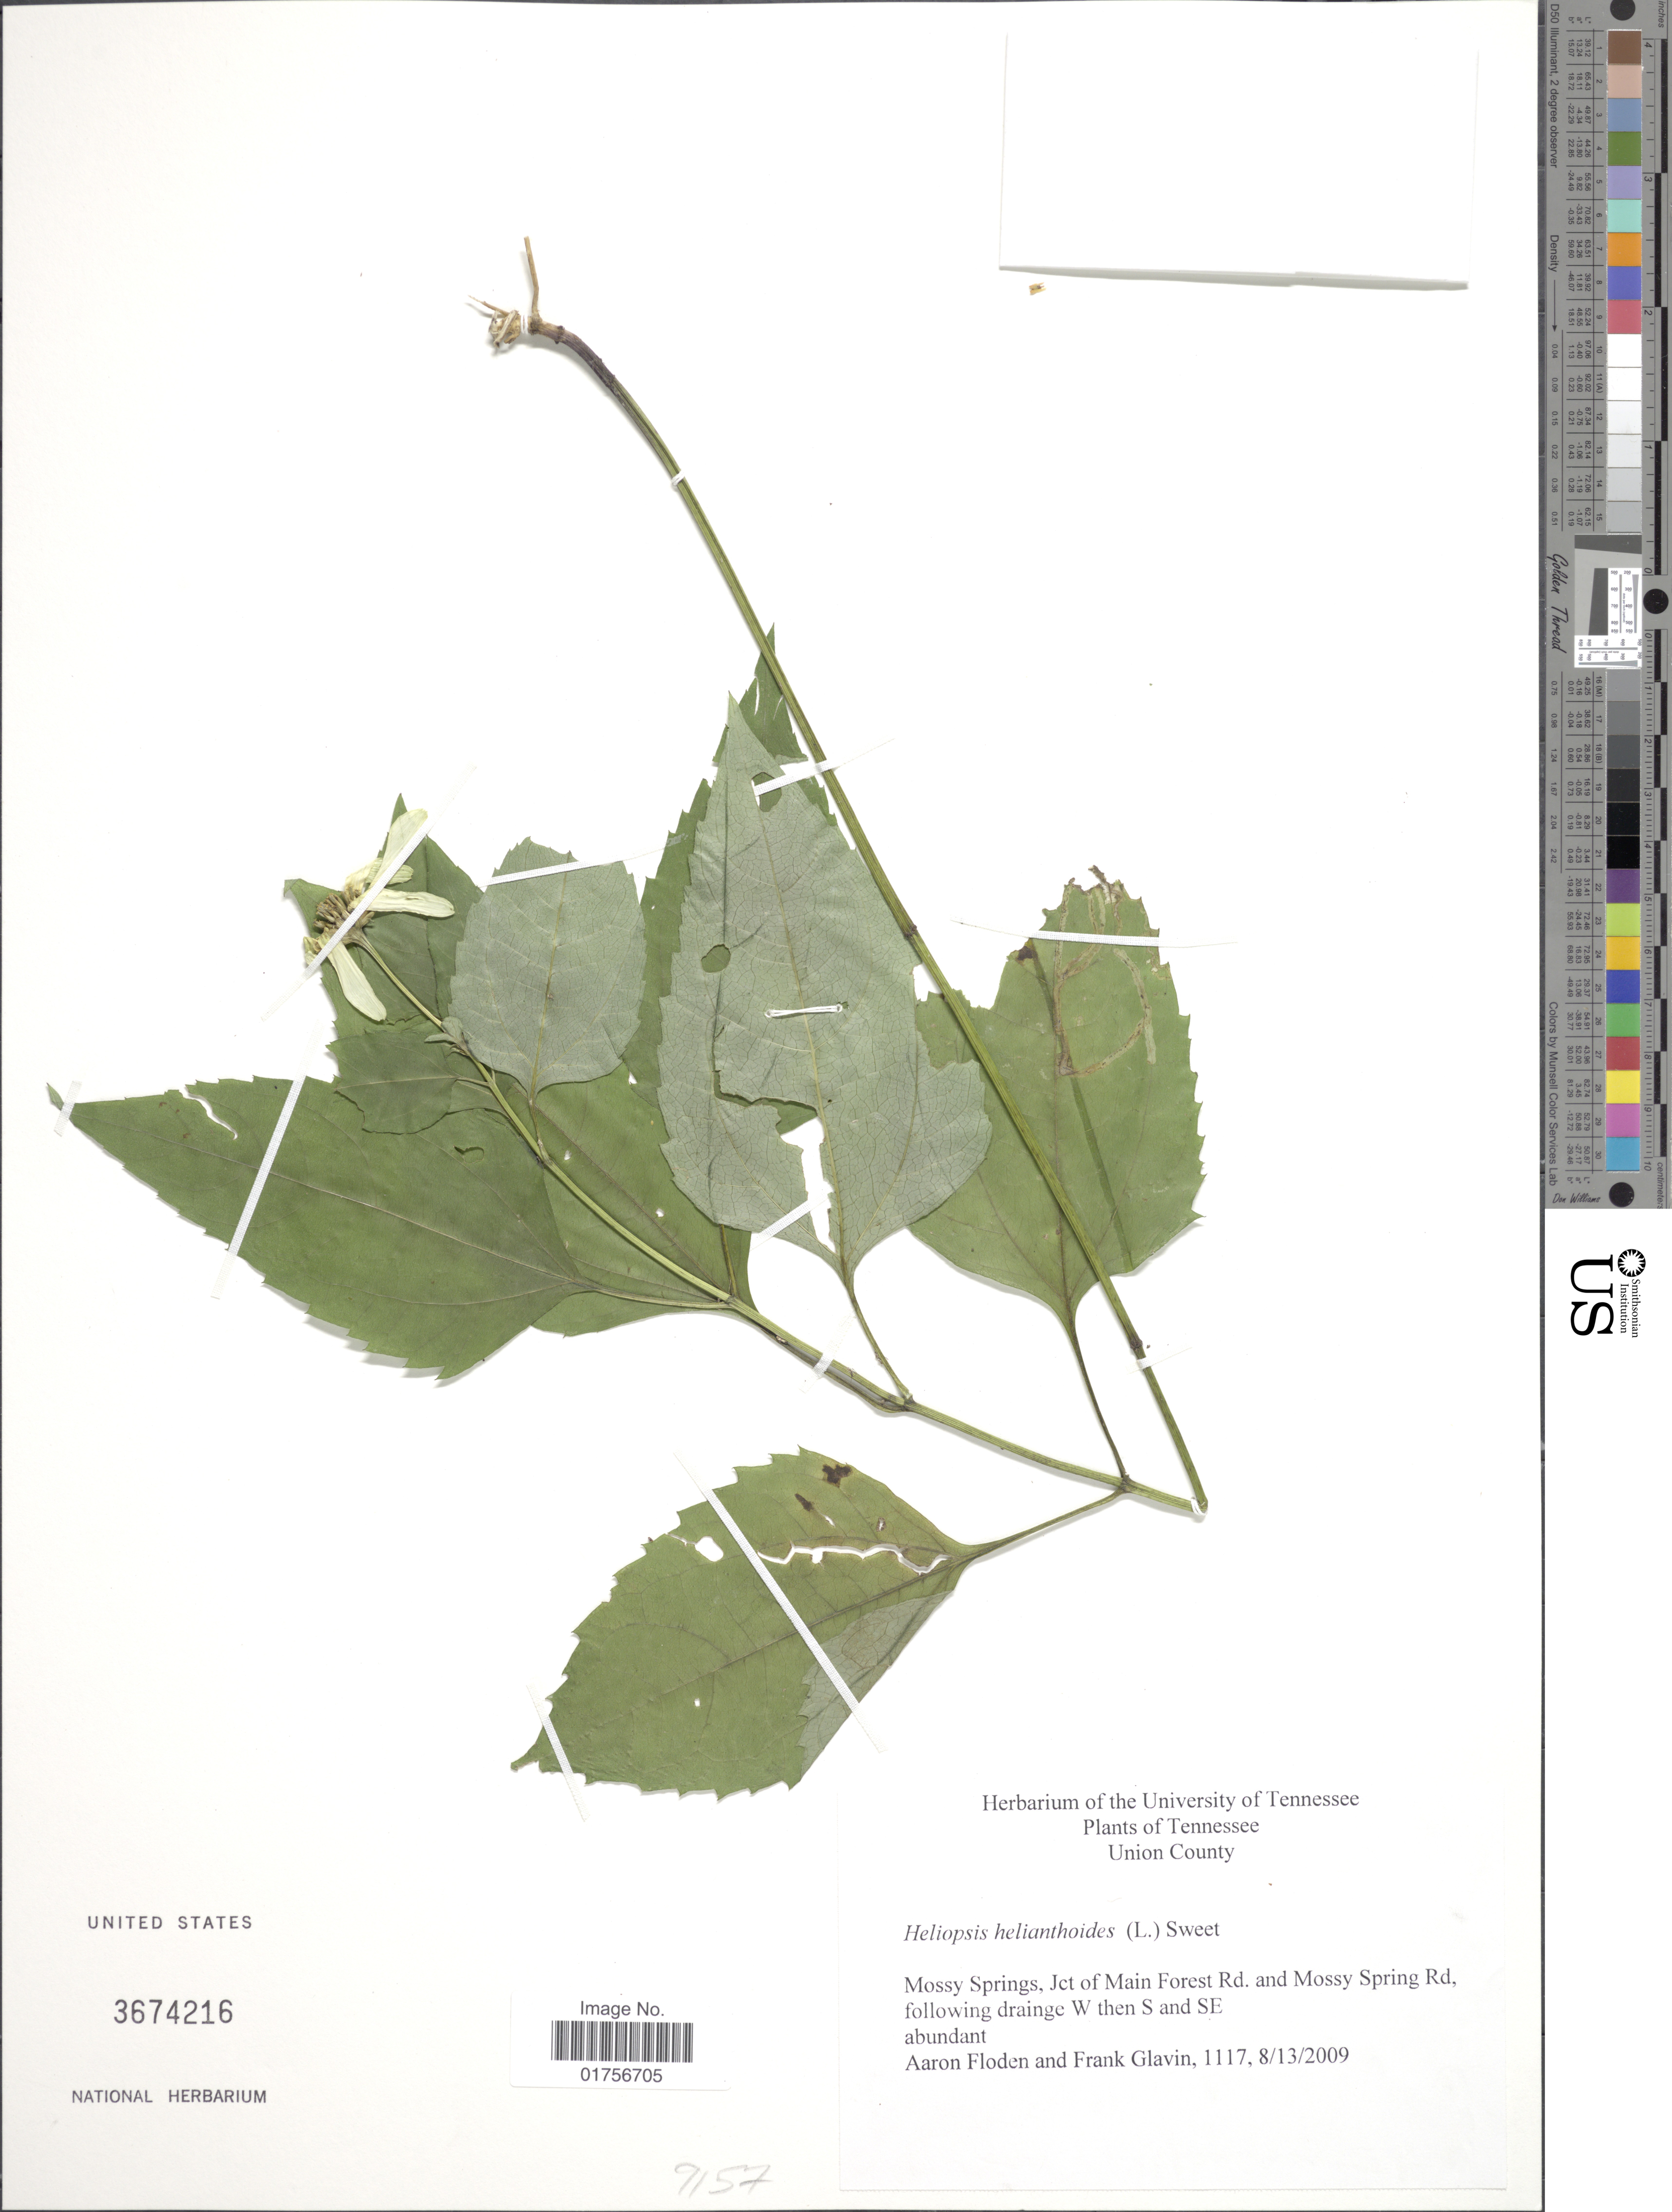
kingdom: Plantae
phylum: Tracheophyta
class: Magnoliopsida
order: Asterales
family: Asteraceae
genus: Heliopsis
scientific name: Heliopsis helianthoides subsp. helianthoides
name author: (L.) Sweet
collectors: A. Floden & F. Glavin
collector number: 1117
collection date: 2009-08-13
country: United States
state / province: Tennessee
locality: Union County, Mossy Springs, Jct of Main Forest Rd. and Mossyl Spring Rd, following drainage W then S and SE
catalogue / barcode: US 3674216